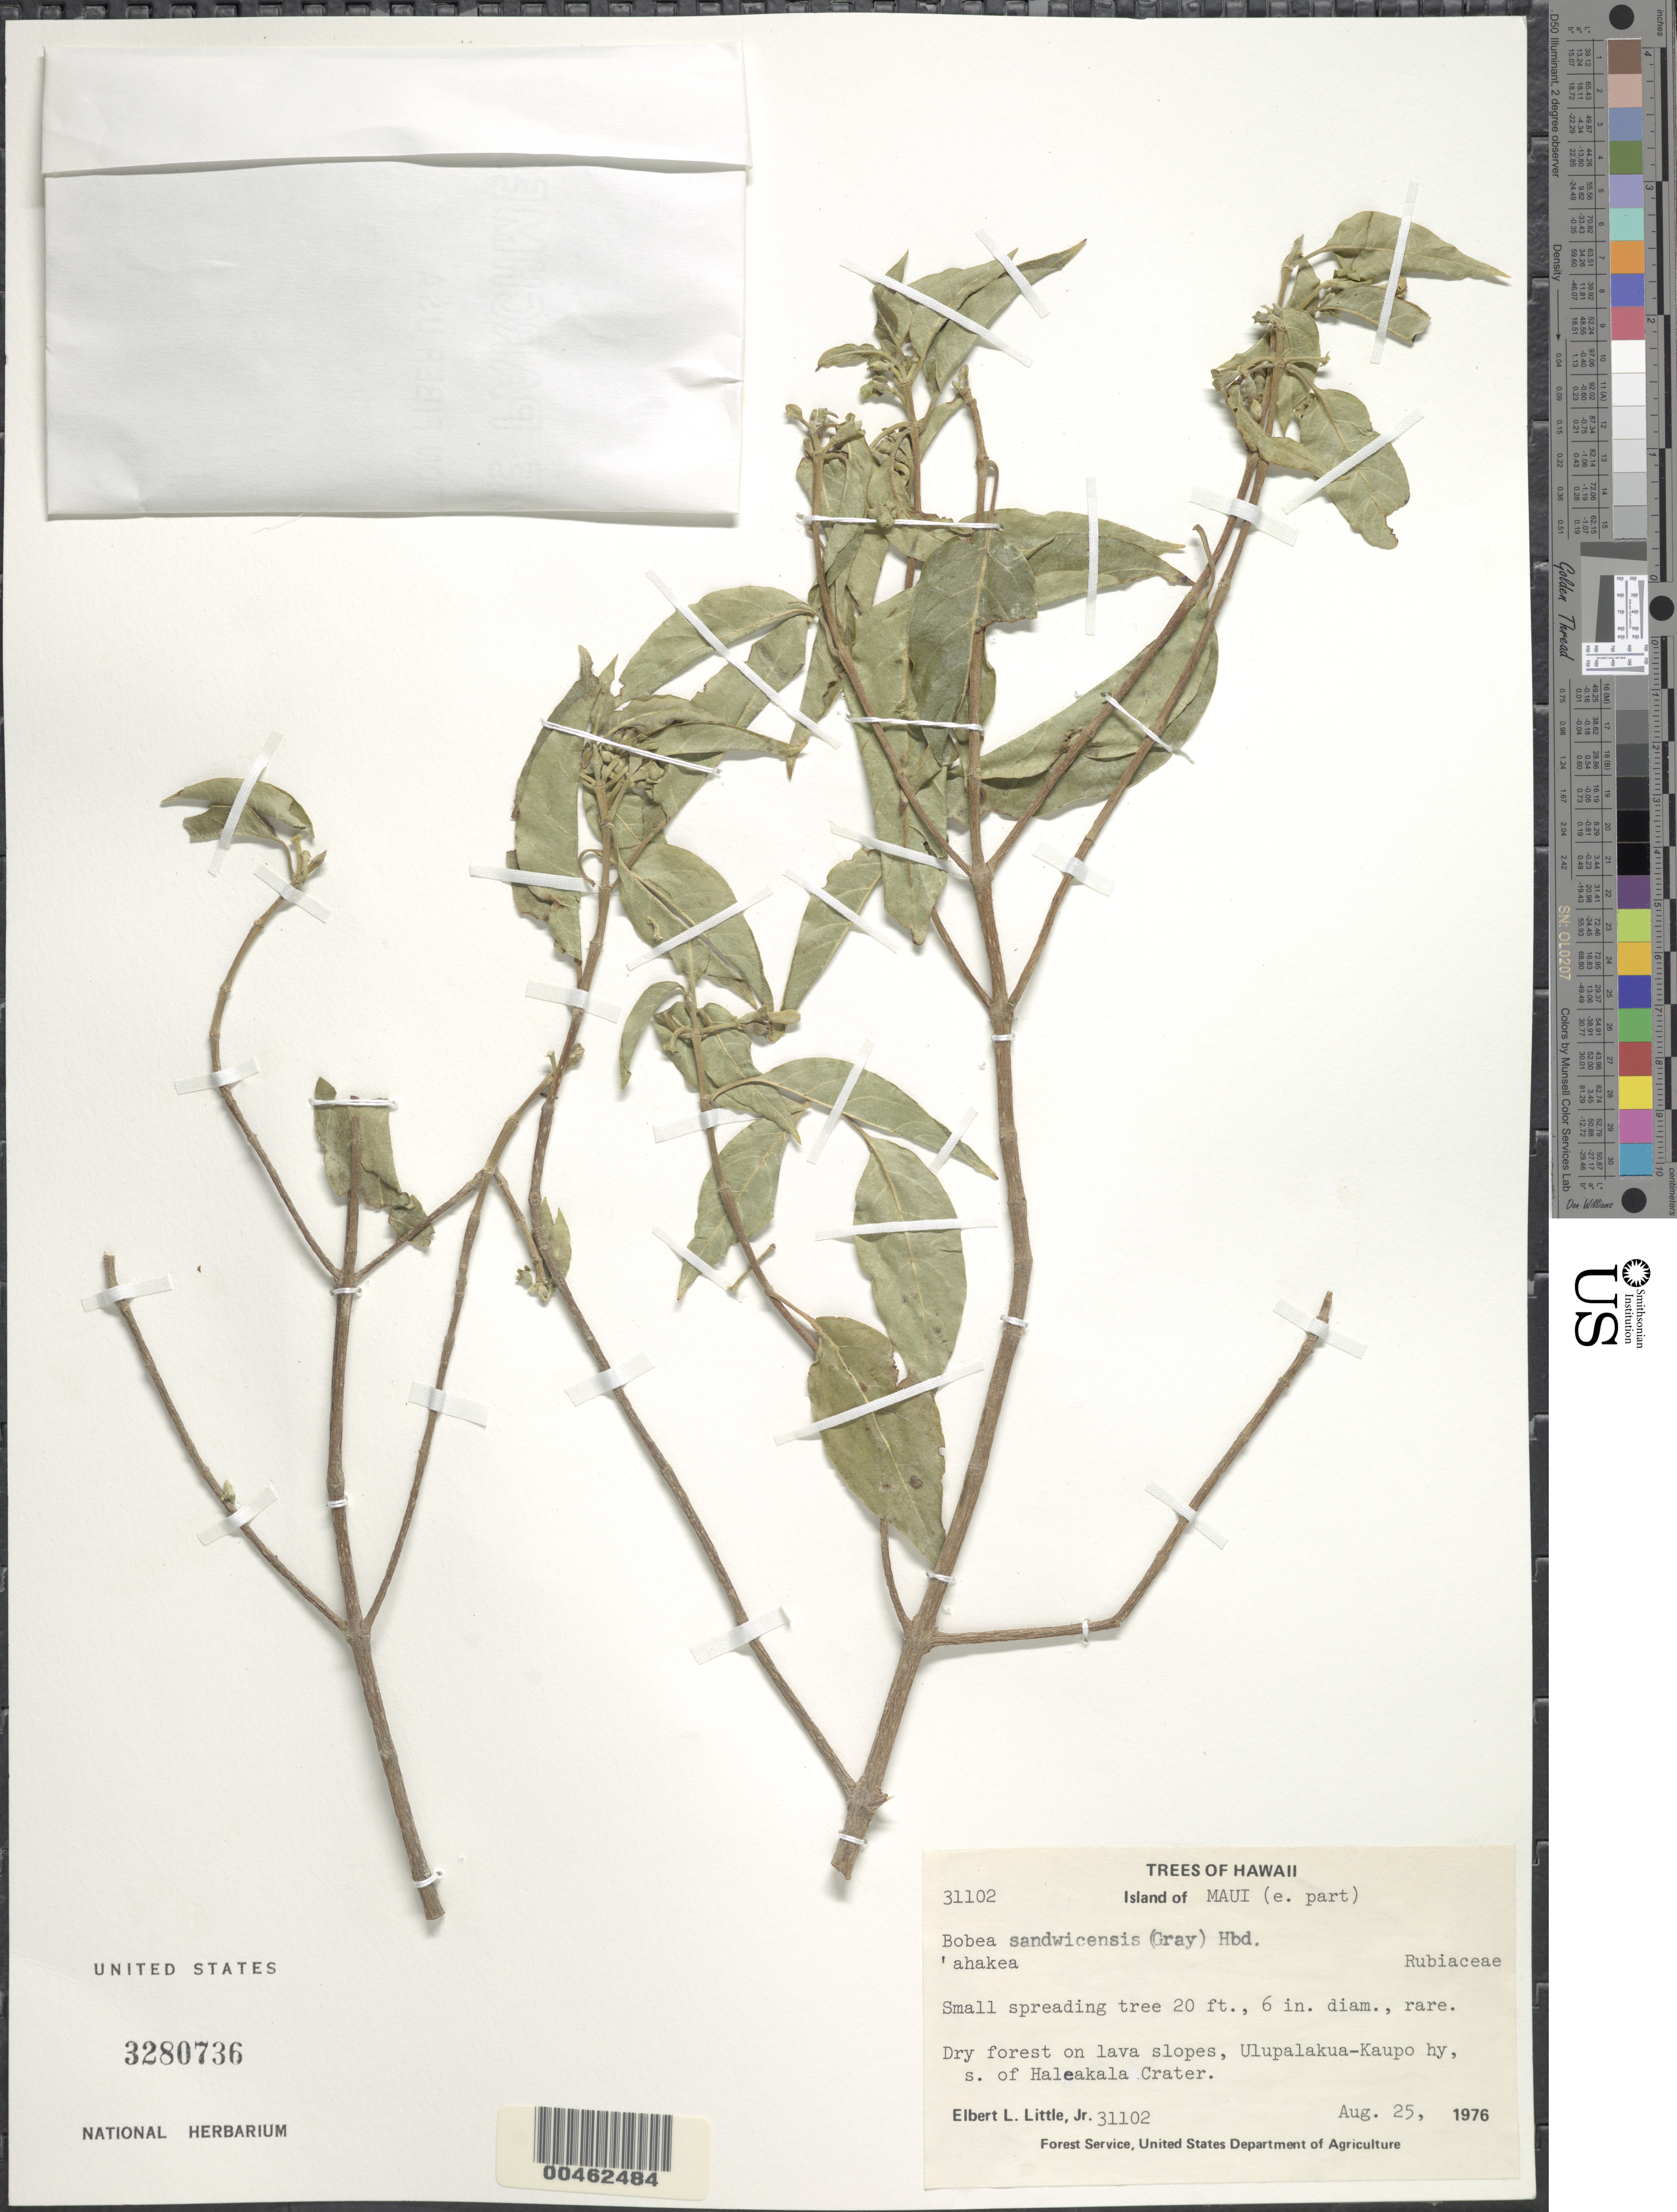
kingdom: Plantae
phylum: Tracheophyta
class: Magnoliopsida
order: Gentianales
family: Rubiaceae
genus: Bobea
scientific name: Bobea sandwicensis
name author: (A. Gray) Hillebr.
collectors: E. L. Little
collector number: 31102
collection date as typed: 25 Aug 1976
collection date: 1976-08-25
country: United States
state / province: Hawaii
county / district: Maui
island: Maui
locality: E part of Maui, Ulupalakua-Kaupo Hwy, S of Haleakala Crater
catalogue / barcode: US 3280736